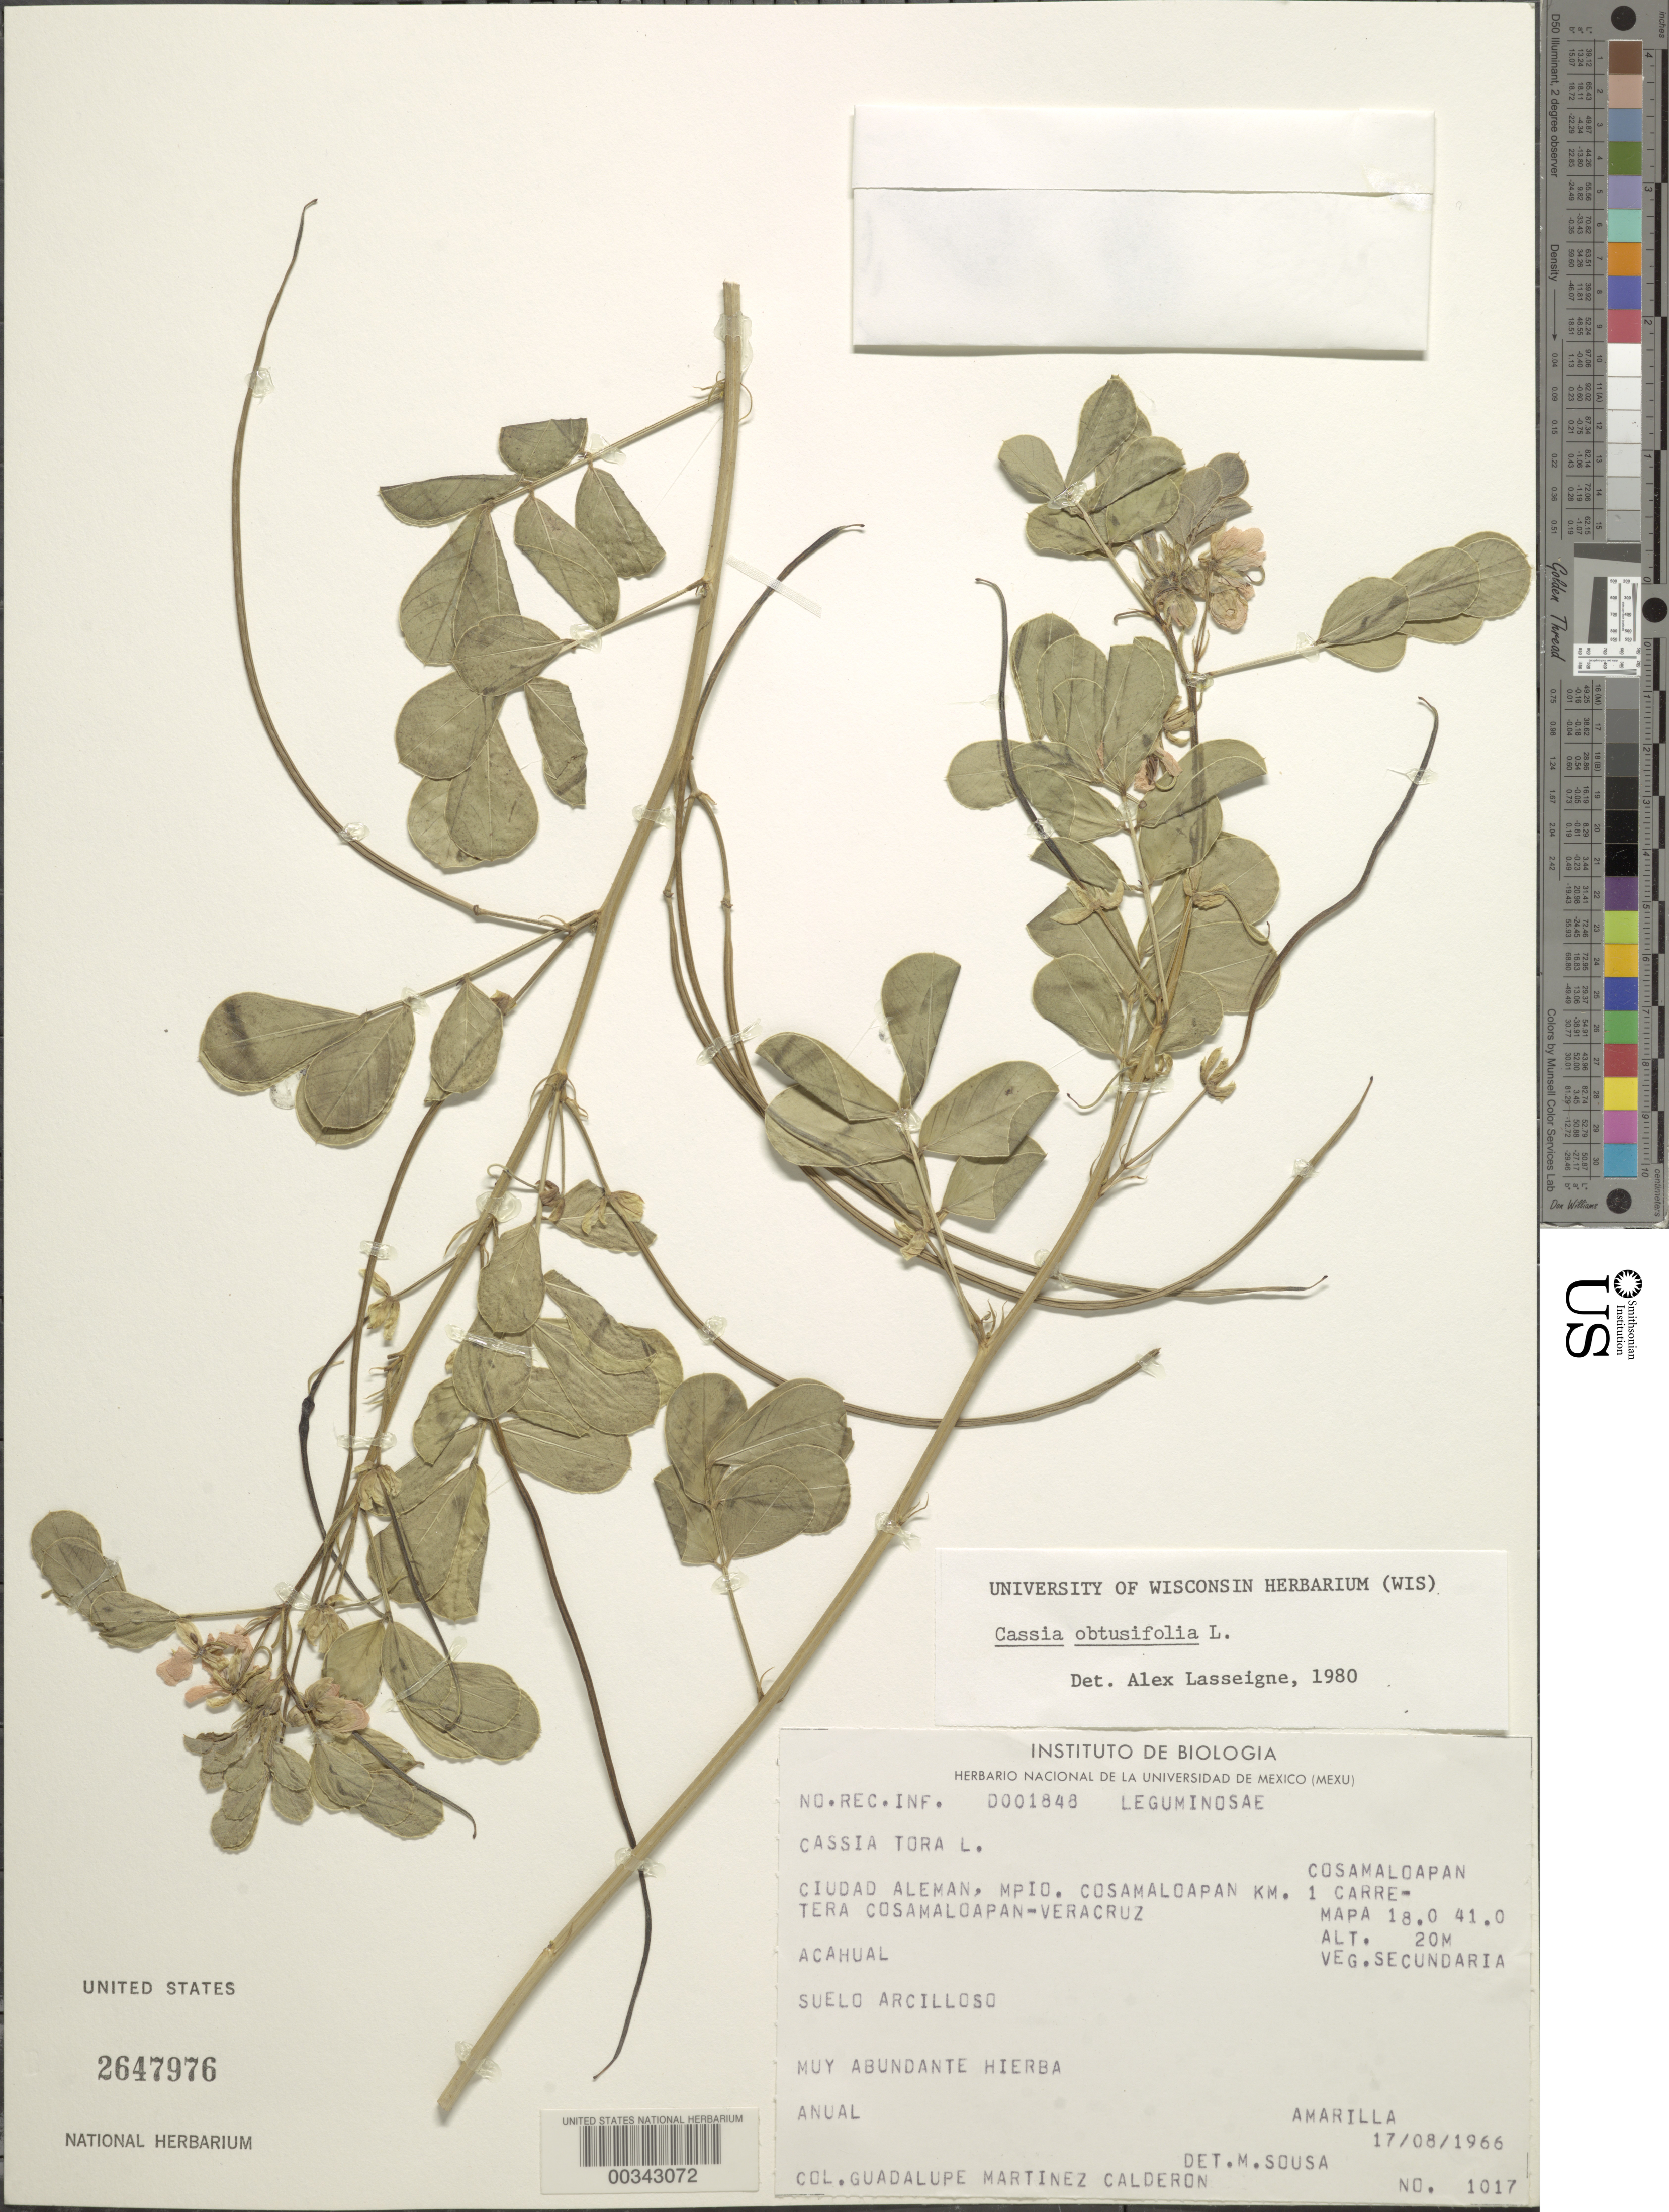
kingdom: Plantae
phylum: Tracheophyta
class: Magnoliopsida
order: Fabales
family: Fabaceae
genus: Senna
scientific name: Senna obtusifolia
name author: (L.) H.S. Irwin & Barneby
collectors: G. Martínez Calderón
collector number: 1017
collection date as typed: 17 Aug 1966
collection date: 1966-08-17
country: Mexico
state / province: Veracruz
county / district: Cosamaloapan De Carpio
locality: Ciudad Aleman; km1 ter Cosamaloapan-Veracruz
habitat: Secondary vegetation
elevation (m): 20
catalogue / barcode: US 2647976